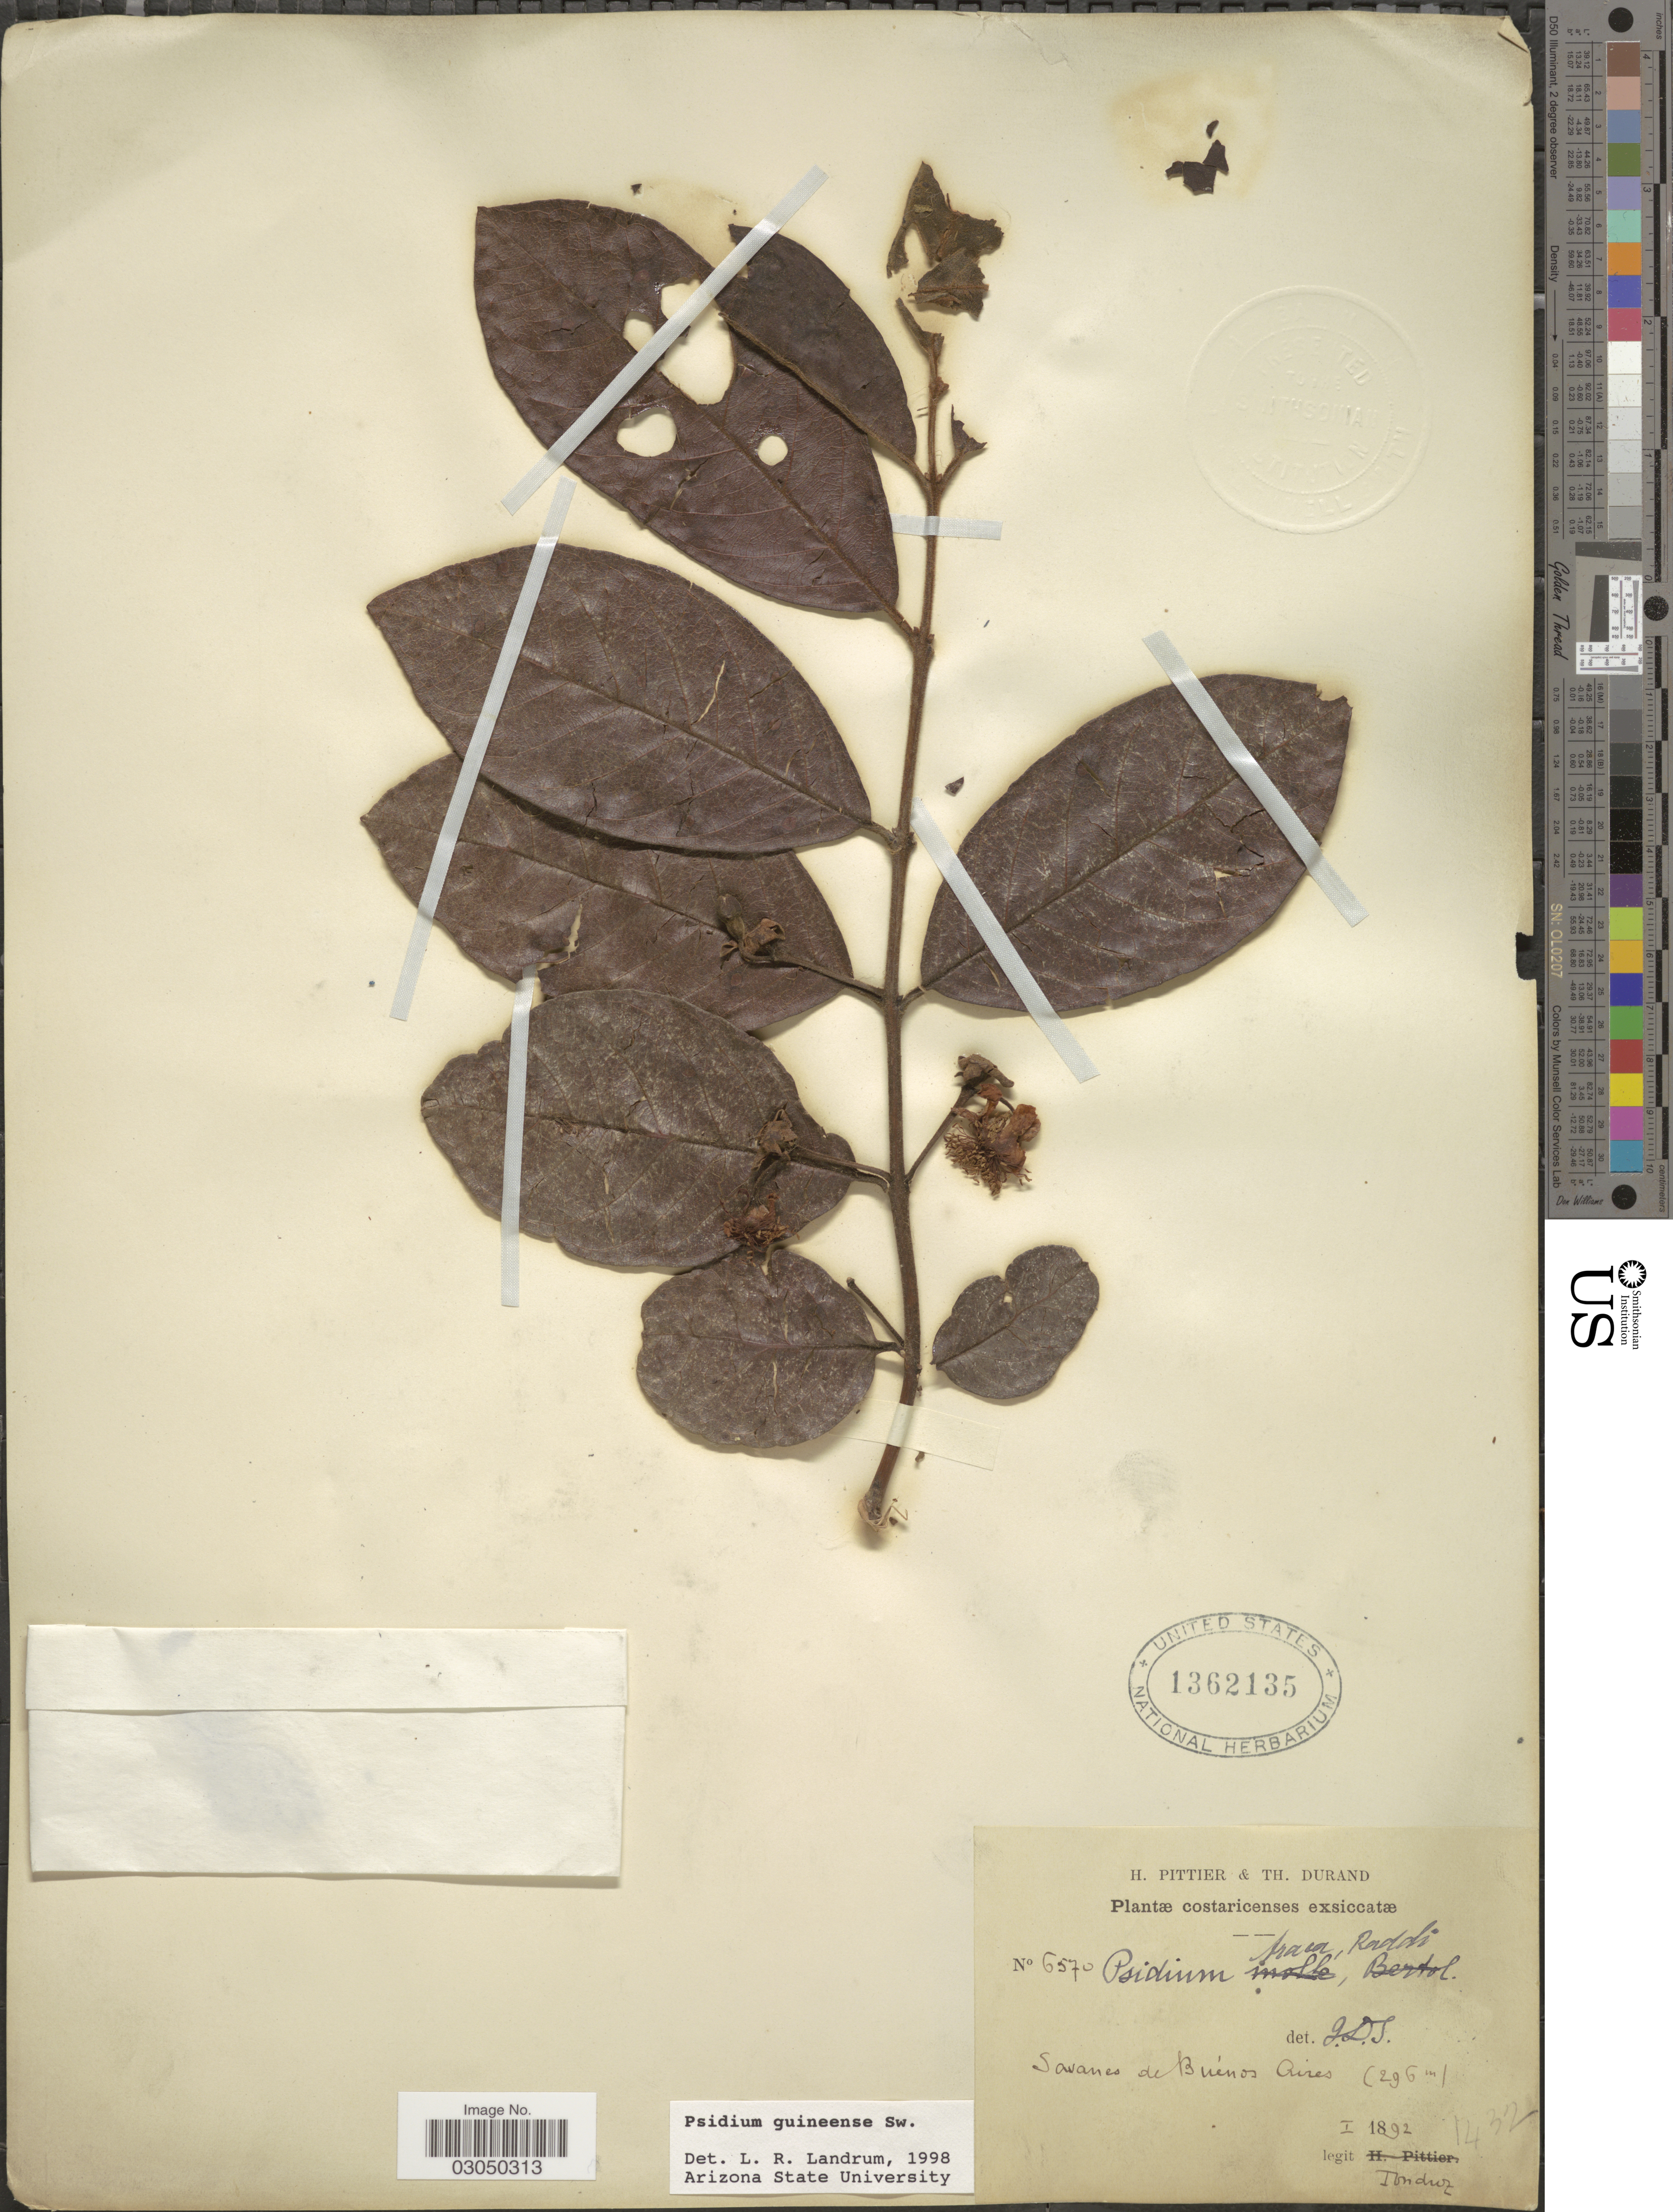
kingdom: Plantae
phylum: Tracheophyta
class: Magnoliopsida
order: Myrtales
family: Myrtaceae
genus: Psidium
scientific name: Psidium guineense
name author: Sw.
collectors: Tonduz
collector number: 6570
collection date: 1892-01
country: Costa Rica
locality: Savanes de Buénos Aires.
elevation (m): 296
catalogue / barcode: US 1362135